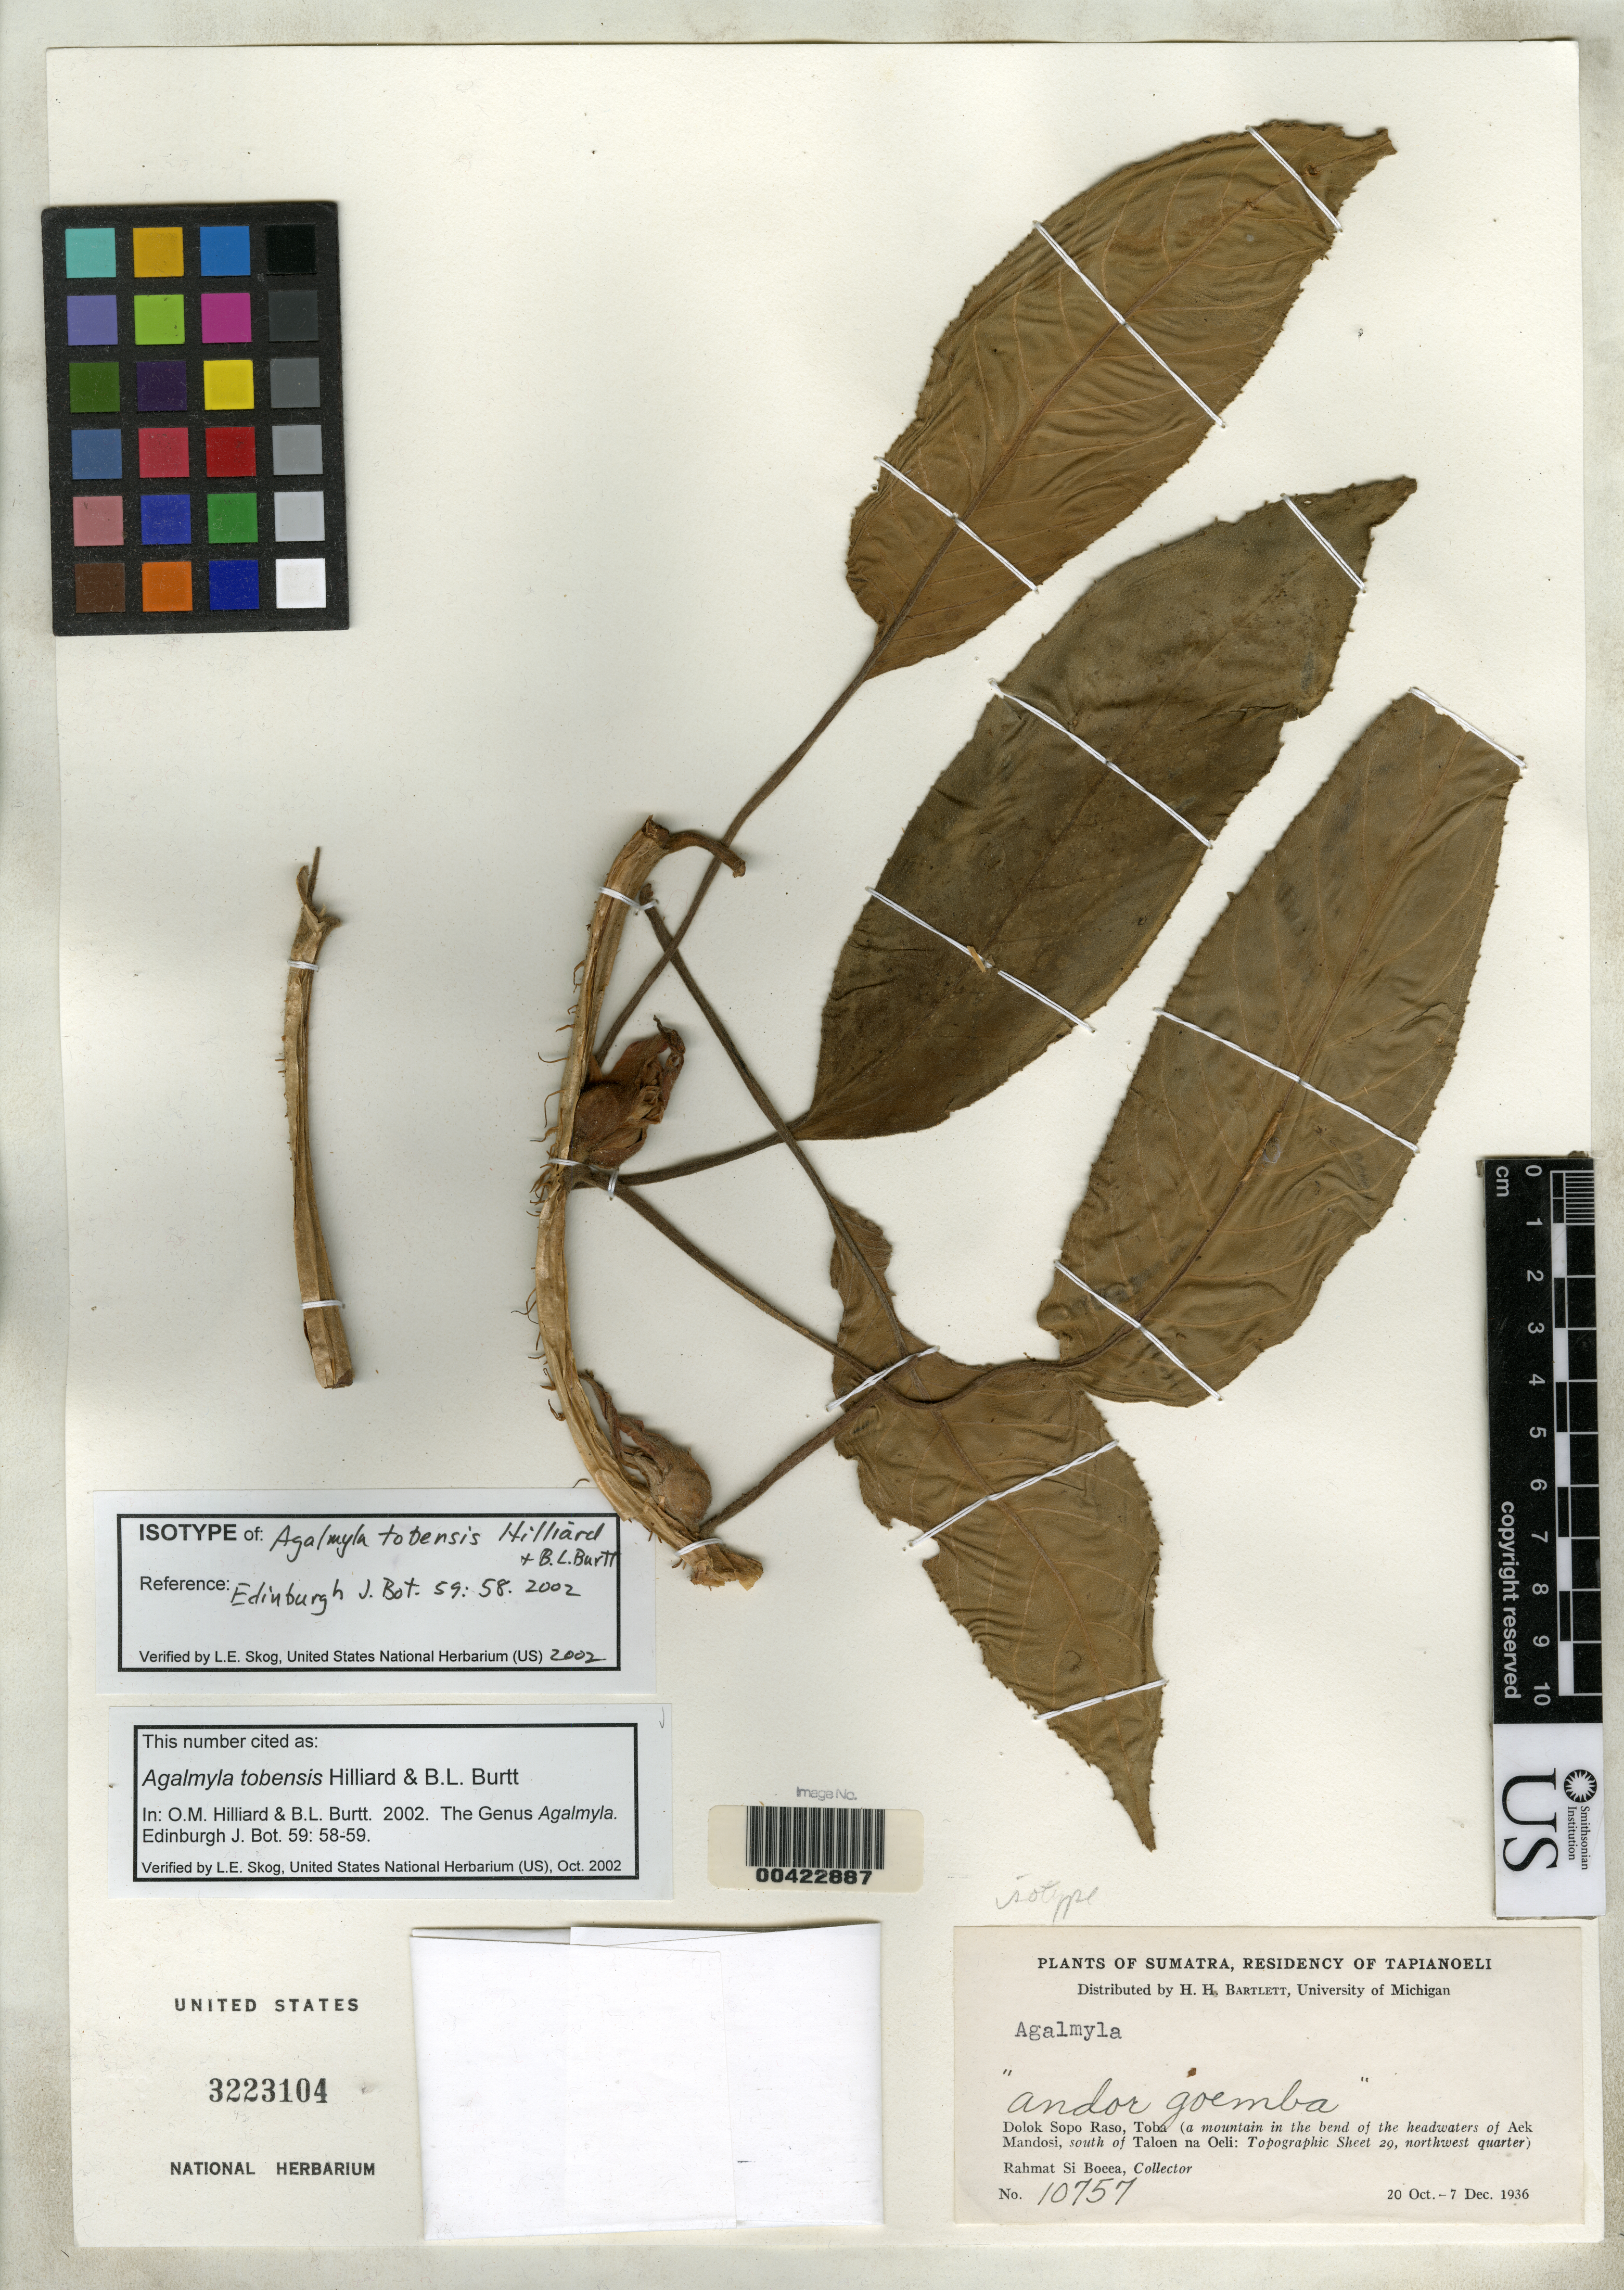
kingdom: Plantae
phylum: Tracheophyta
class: Magnoliopsida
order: Lamiales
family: Gesneriaceae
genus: Agalmyla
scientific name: Agalmyla tobensis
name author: Hilliard & B.L. Burtt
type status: Isotype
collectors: Rahmat Si Boeea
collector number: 10757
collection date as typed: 20 Oct 1936 to 07 Dec 1936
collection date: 1936-10-20/1936-12-07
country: Indonesia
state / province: Sumatra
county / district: Sumatera Utara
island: Sumatra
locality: Tapianoeli, Dolok Sopo Raso, Toba (a mountain in the bend of the headwaters of Aek Mandosi, south of Taloen na Oeli): Topographic sheet 29, northwest quarter; Andor Goemba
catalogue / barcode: US 3223104